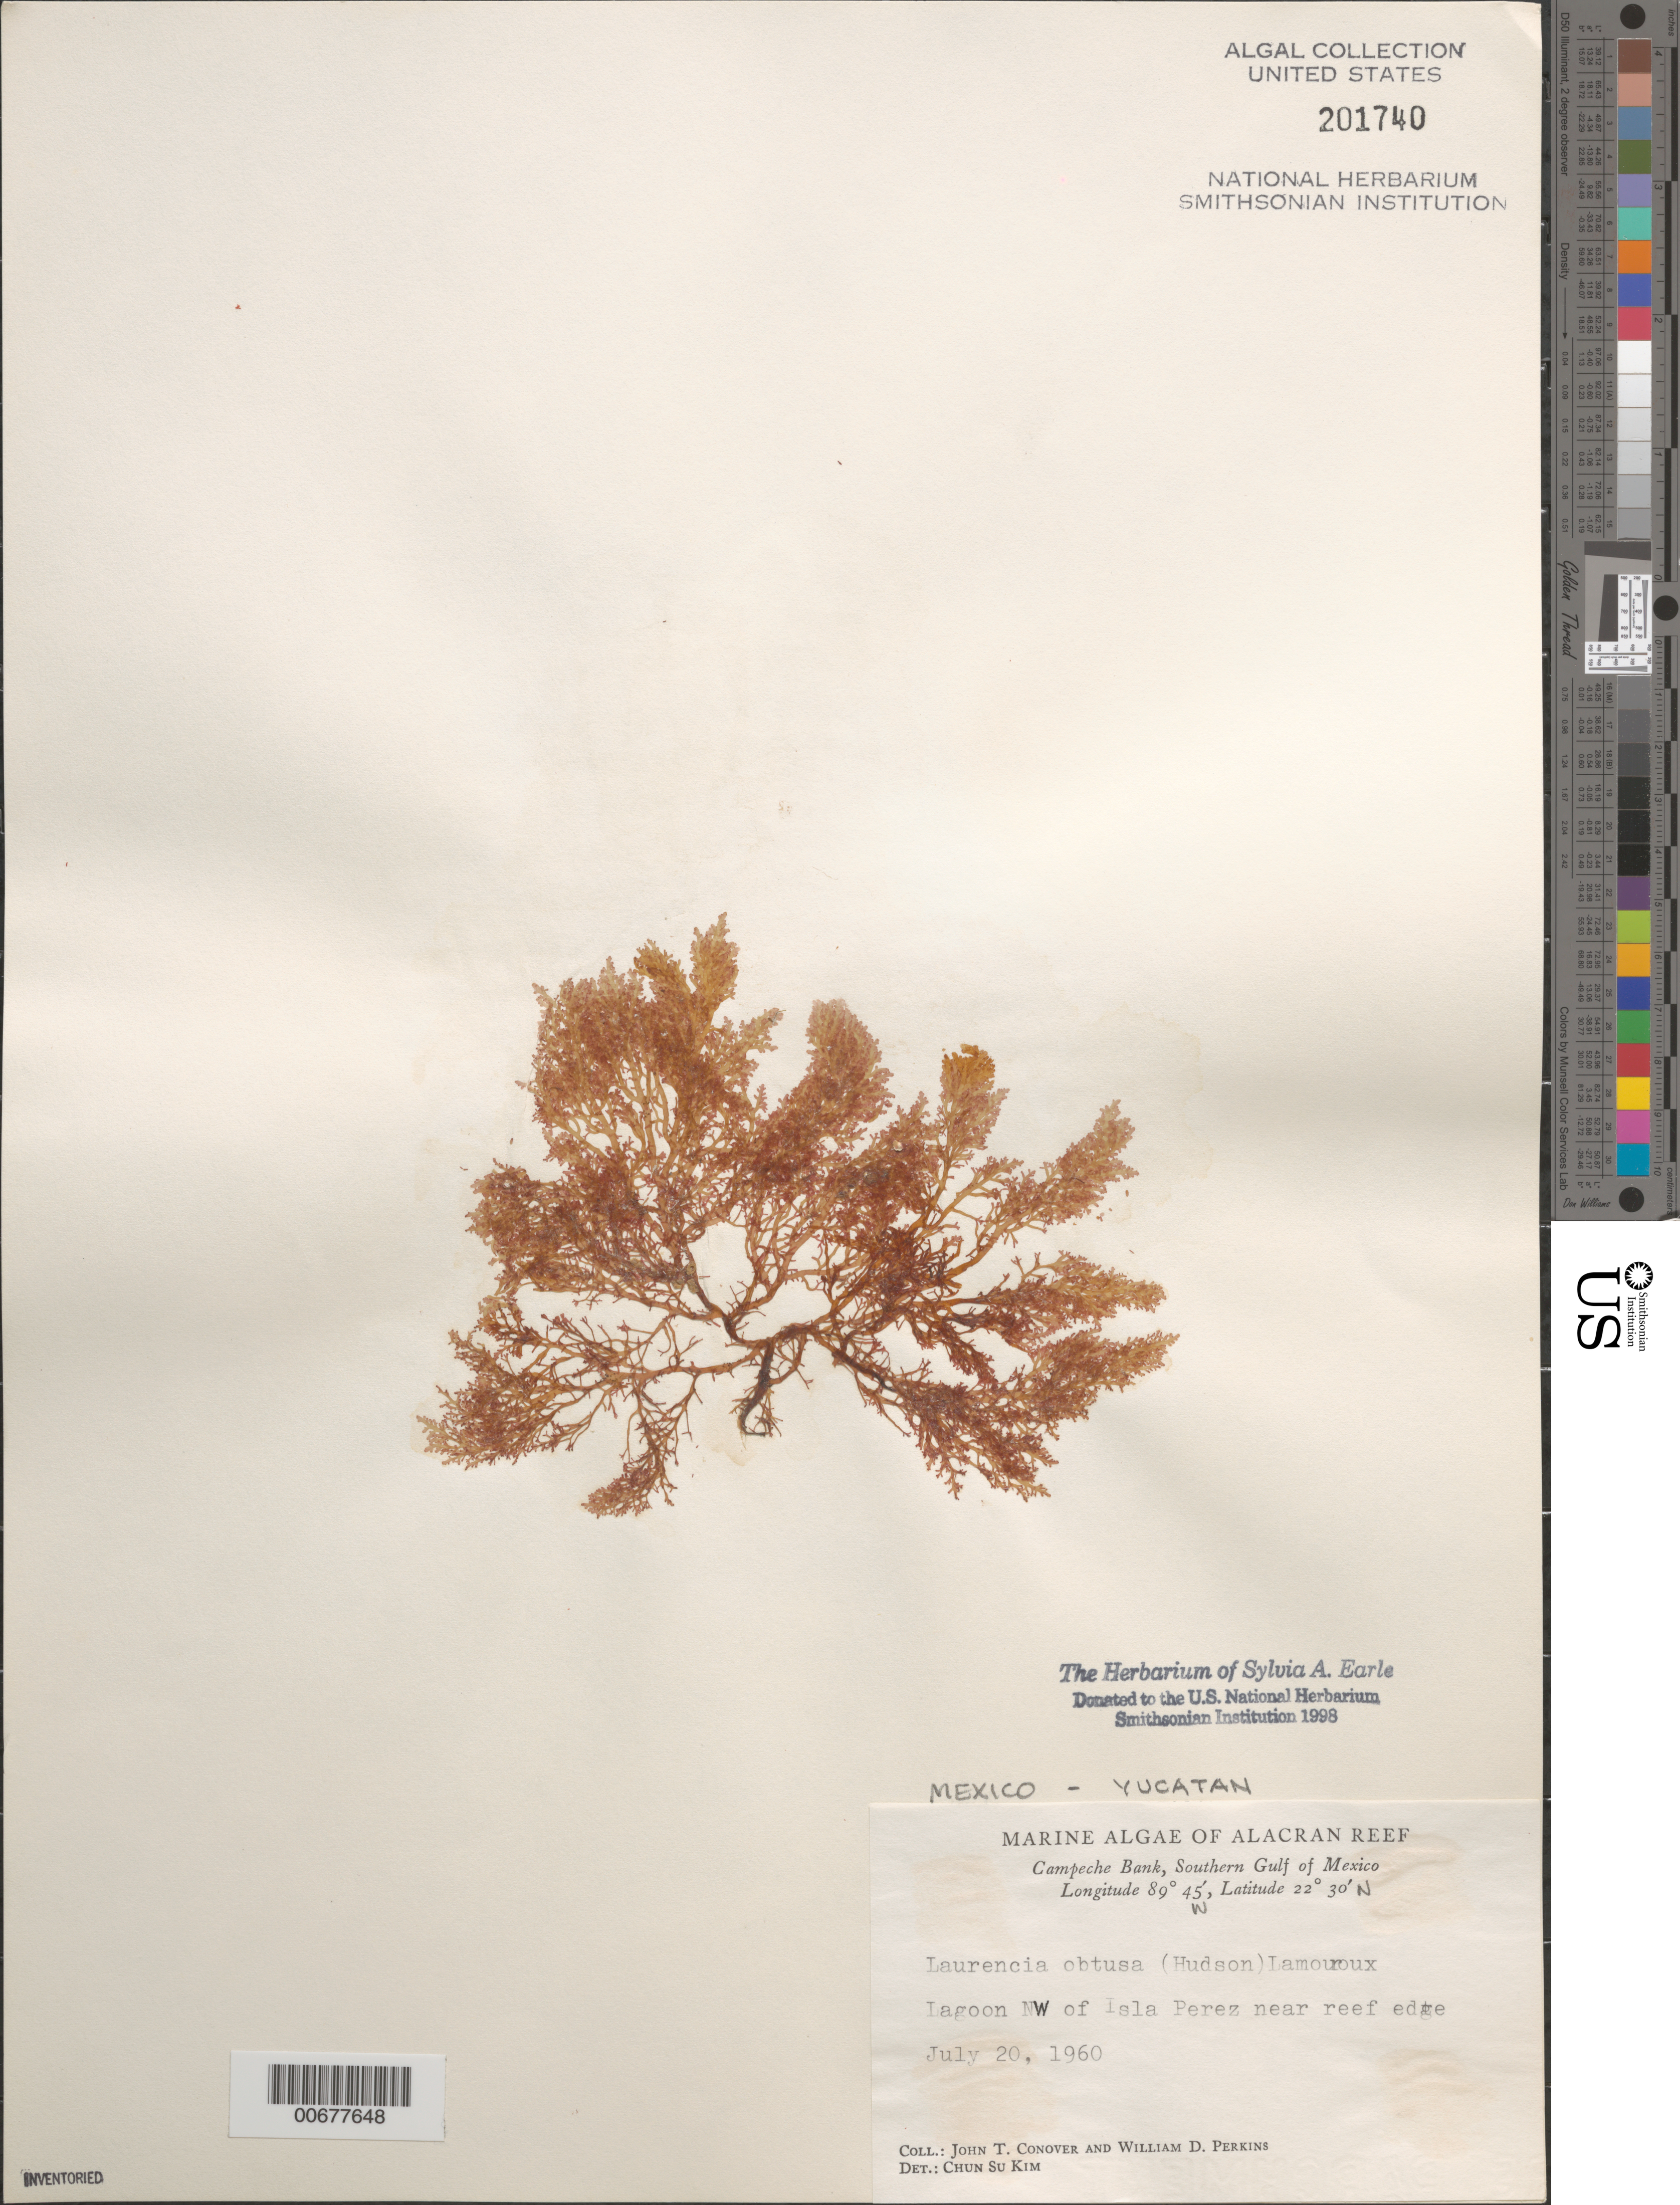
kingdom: Plantae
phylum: Rhodophyta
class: Florideophyceae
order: Ceramiales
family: Rhodomelaceae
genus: Laurencia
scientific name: Laurencia obtusa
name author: (Huds.) J.V.Lamouroux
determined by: Kim, Chun Su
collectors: J. T. Conover & W. D. Perkins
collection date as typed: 20 Jul 1960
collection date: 1960-07-20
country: Mexico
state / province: Yucatan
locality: Alacran Reef, lagoon northwest of Isla Perez, Campeche Bank, southern Gulf of Mexico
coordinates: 22 30' N, 89 45' W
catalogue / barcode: US 201740